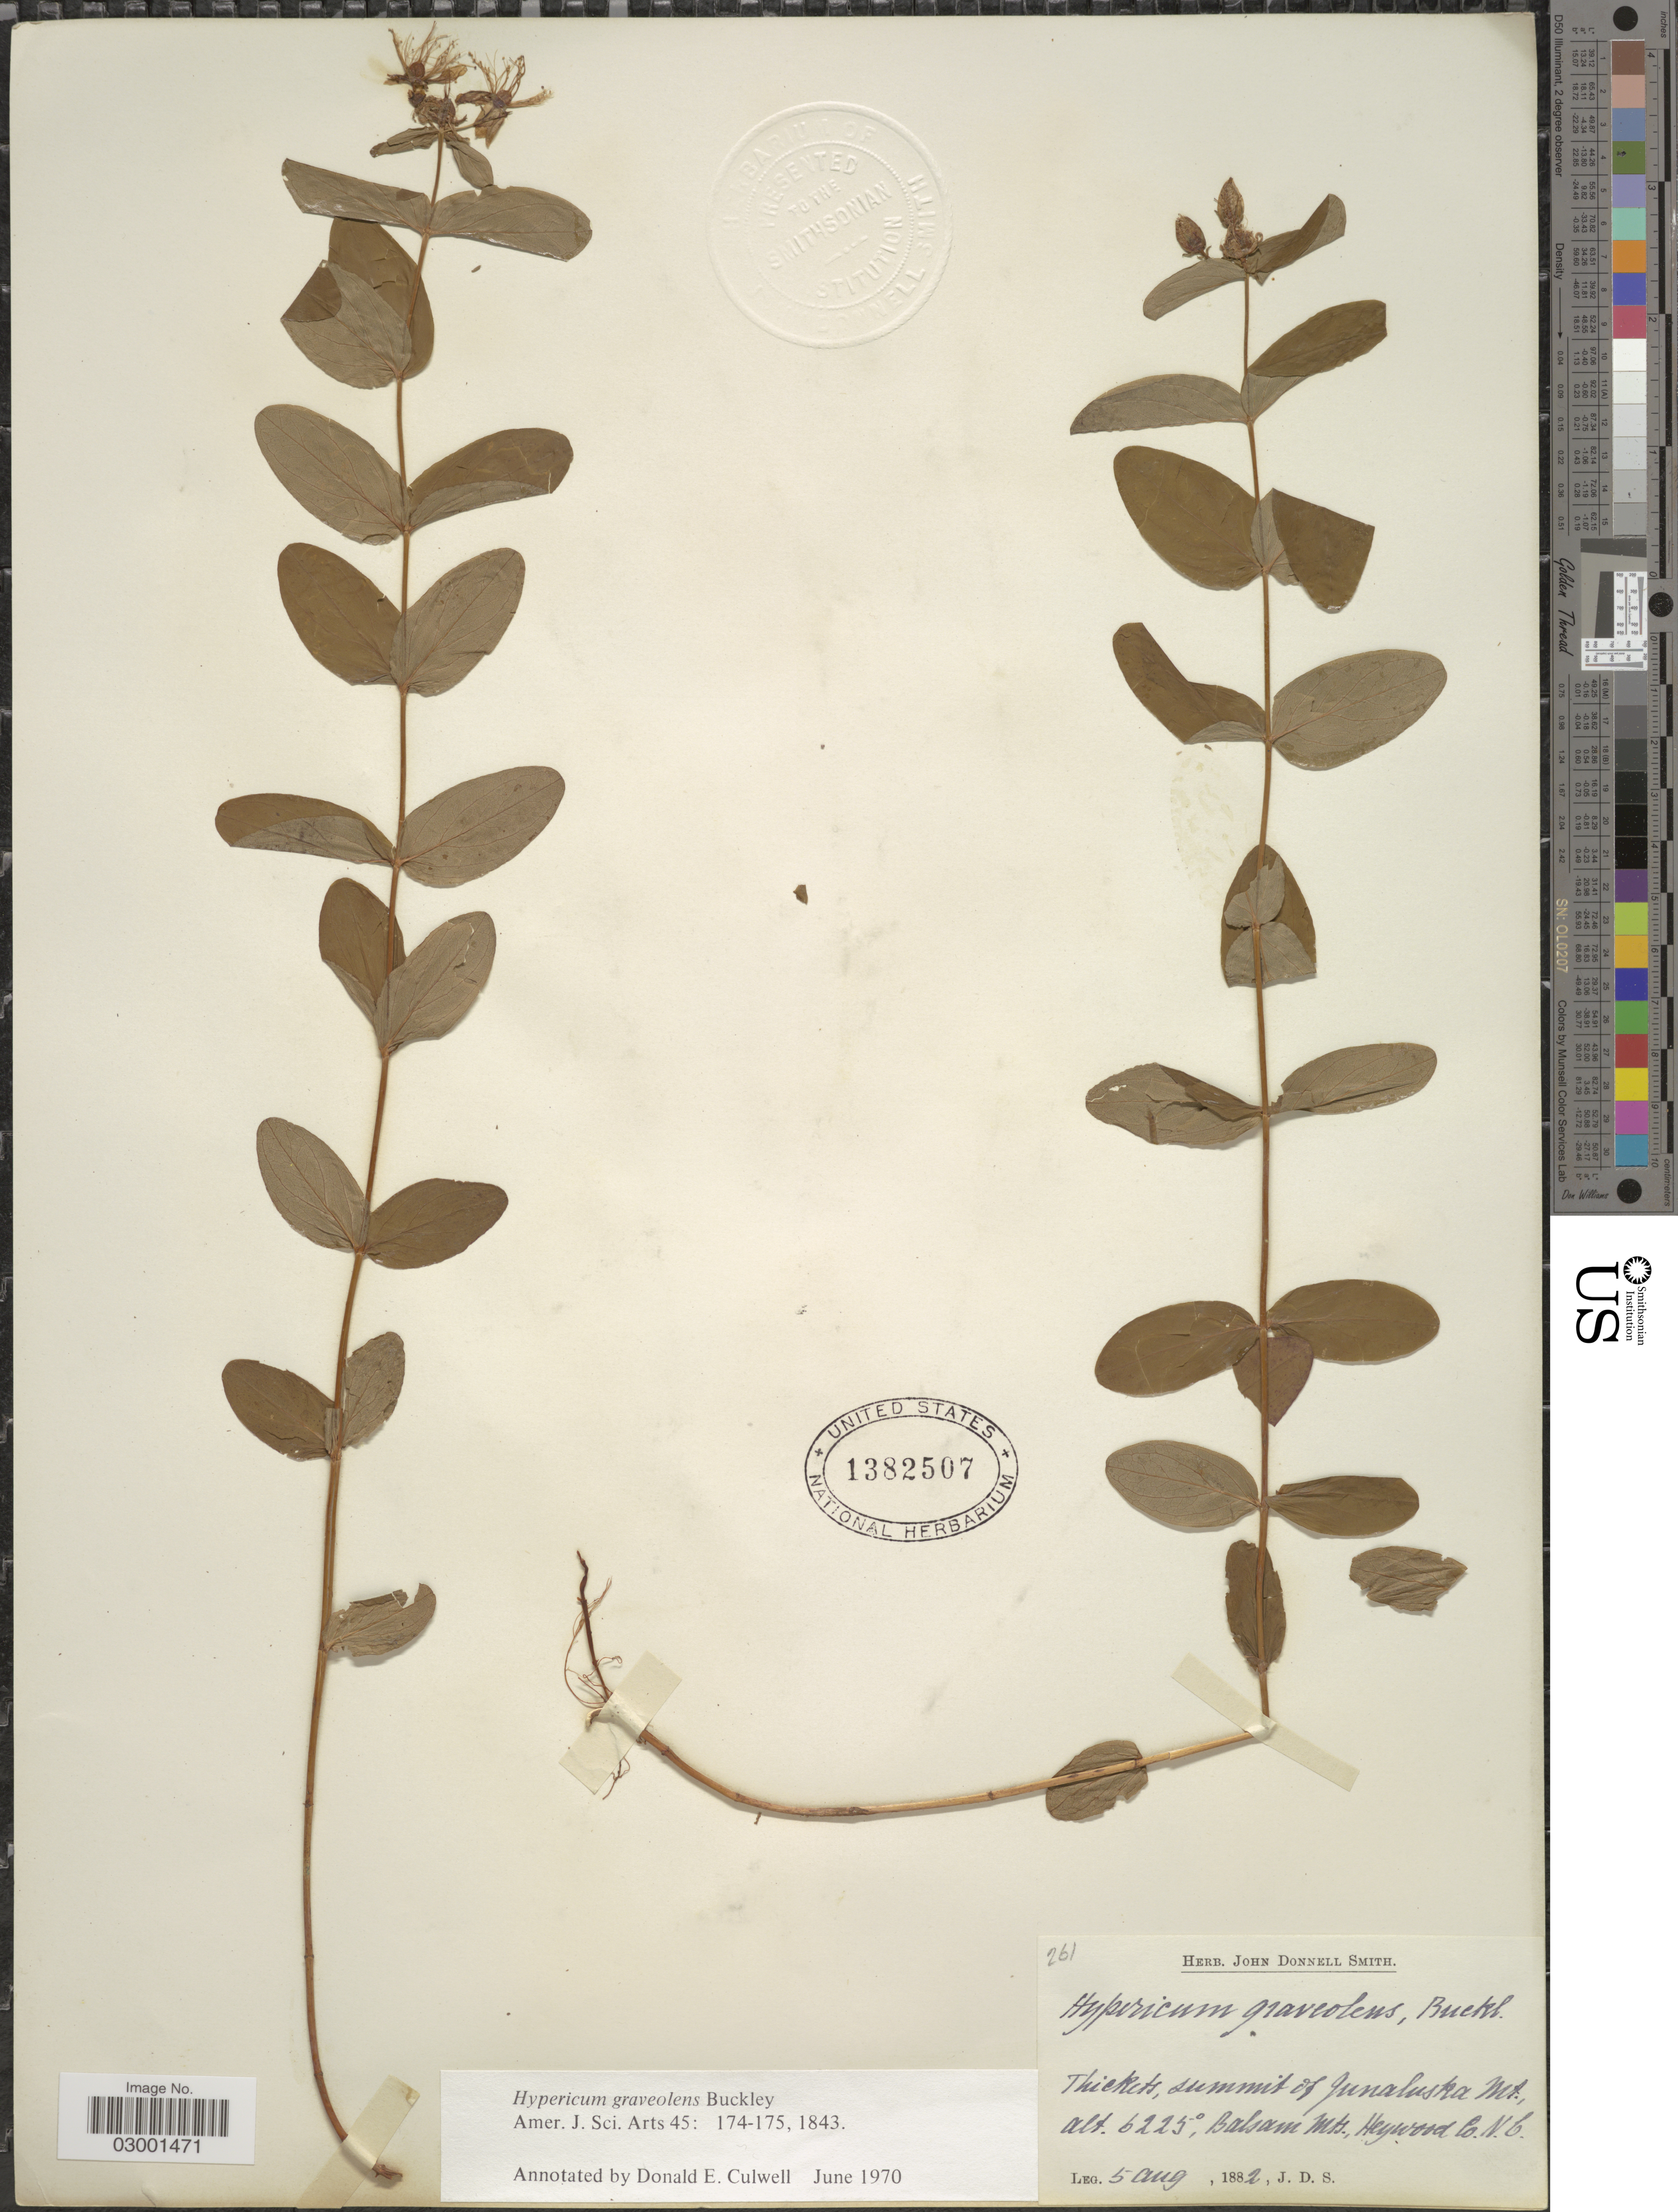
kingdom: Plantae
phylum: Tracheophyta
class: Magnoliopsida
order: Malpighiales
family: Hypericaceae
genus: Hypericum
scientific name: Hypericum graveolens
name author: Buckley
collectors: J. Donnell Smith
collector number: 261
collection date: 1882-08-05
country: United States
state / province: North Carolina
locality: Summit of Junaluska Mt. Balsam Mts. Heywood. Co.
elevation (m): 1897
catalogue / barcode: US 1382507